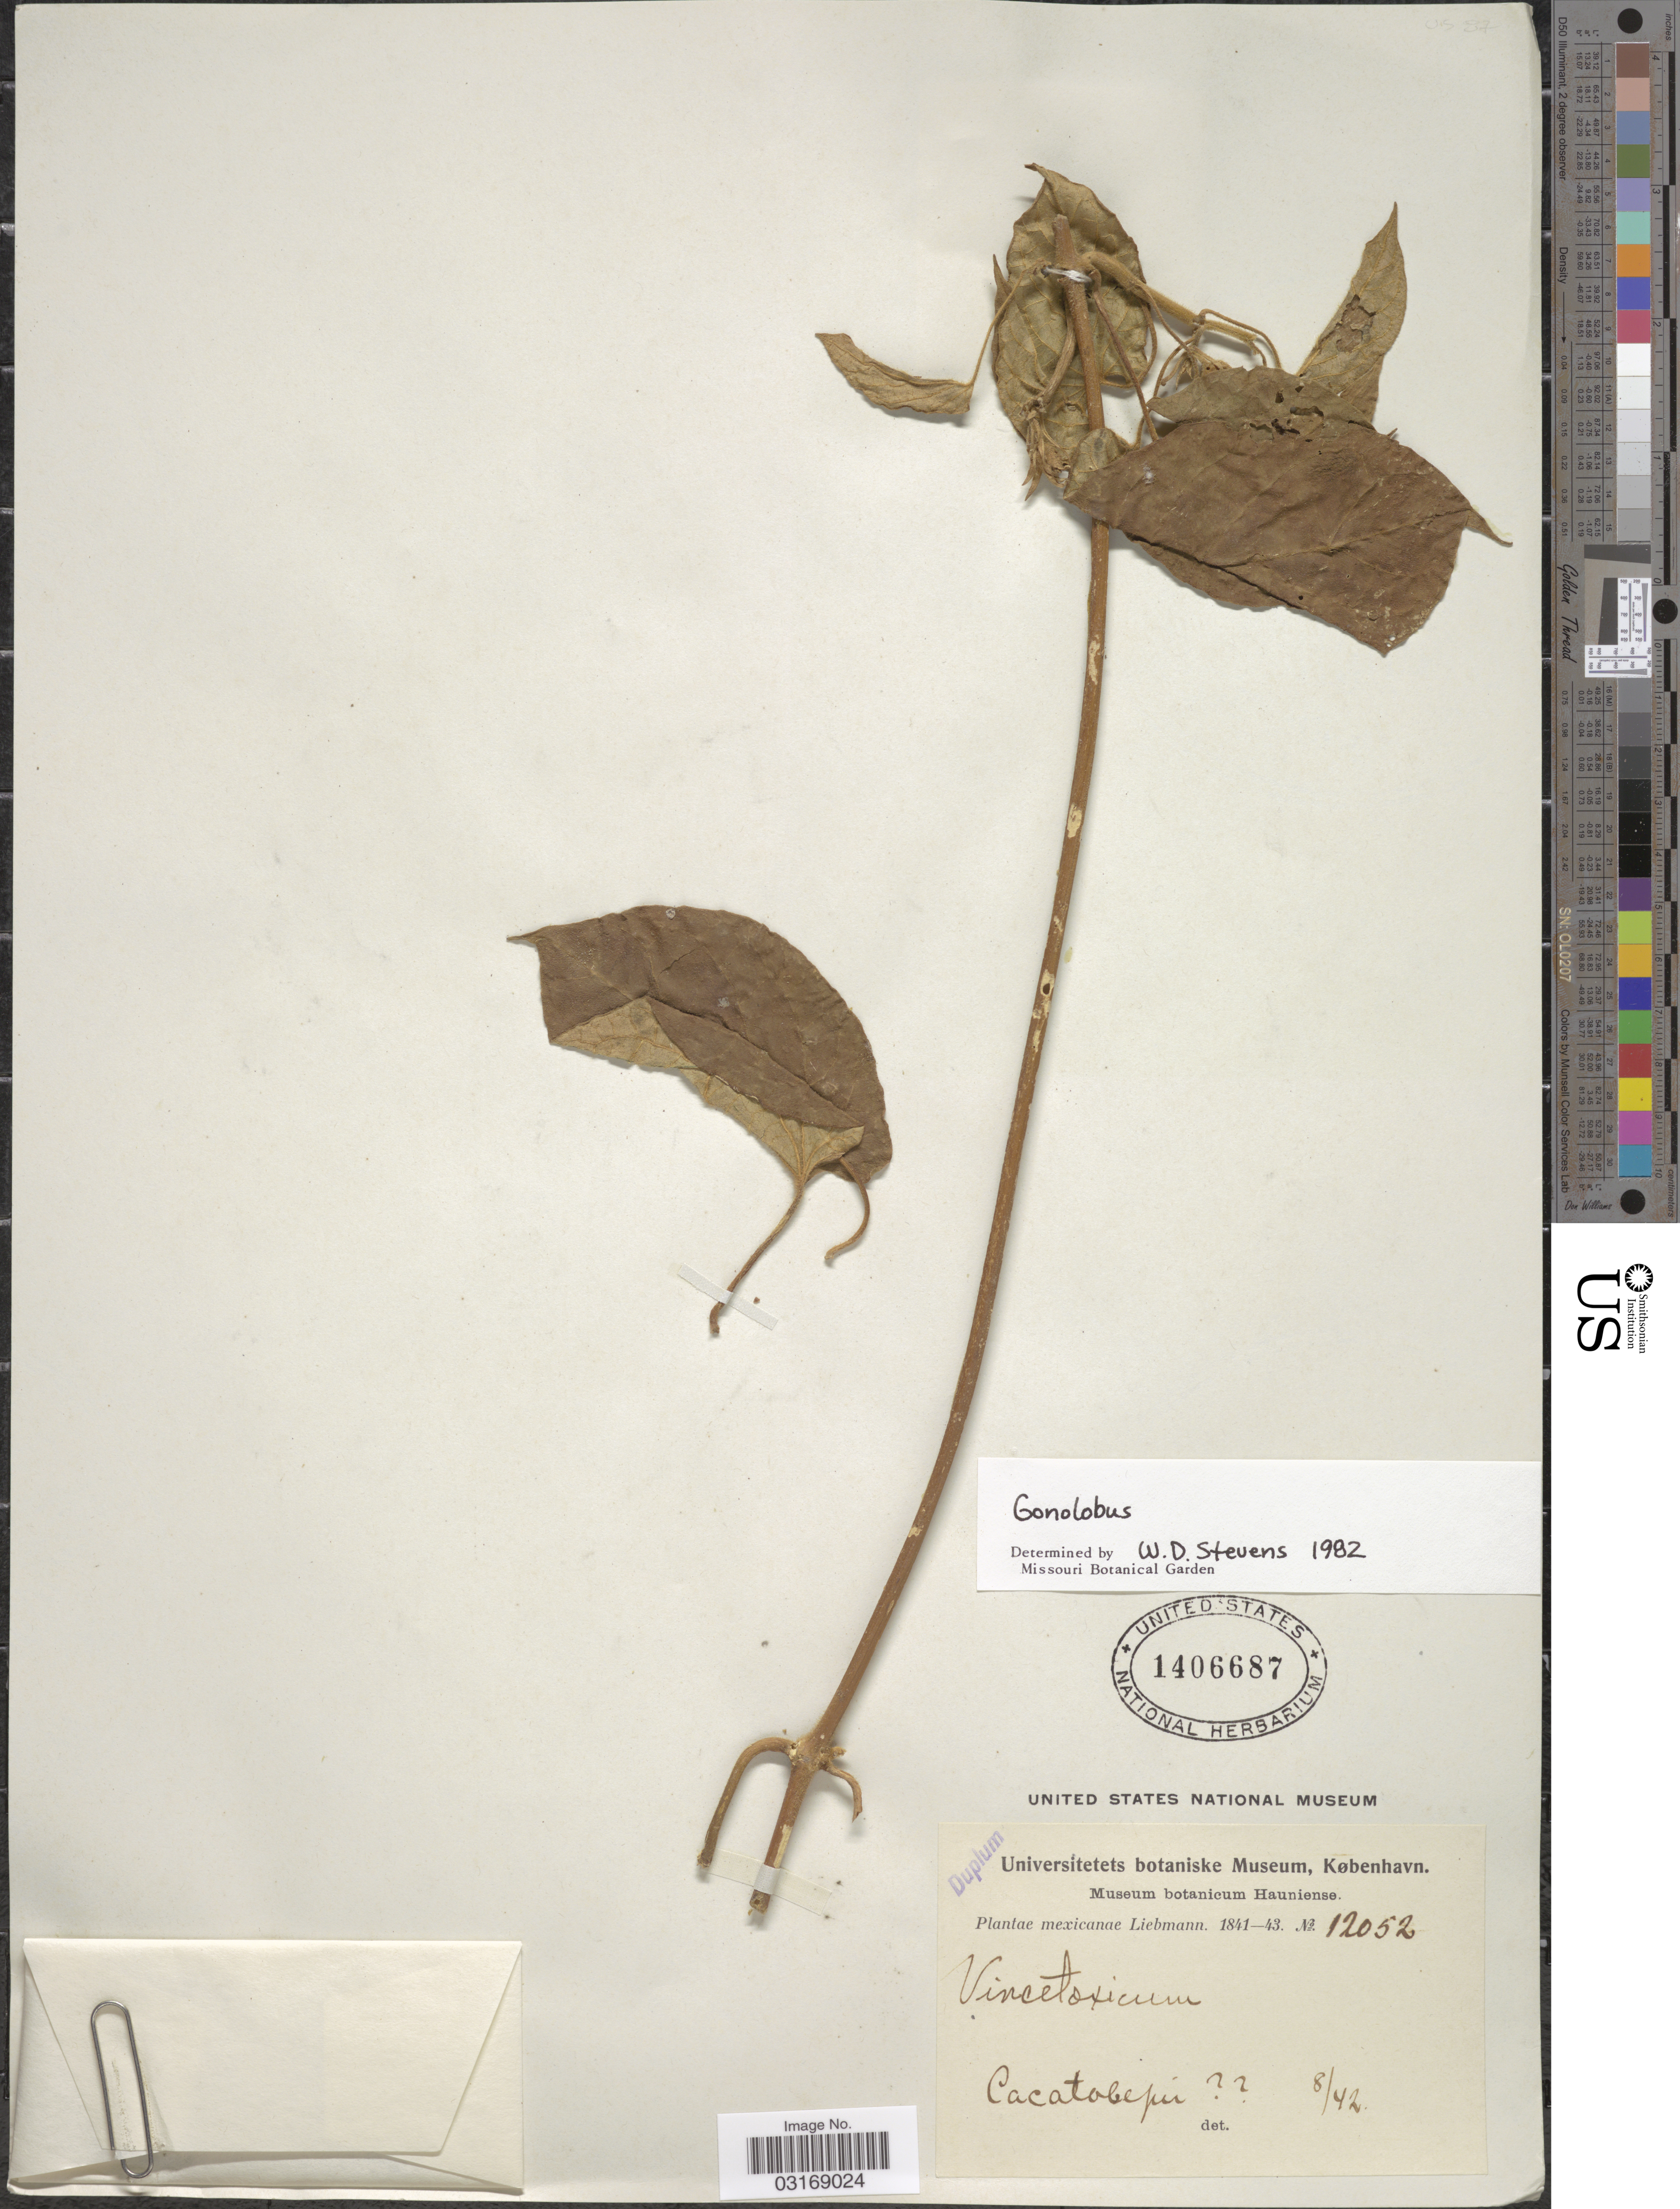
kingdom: Plantae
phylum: Tracheophyta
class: Magnoliopsida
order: Gentianales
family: Apocynaceae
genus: Gonolobus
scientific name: Gonolobus sp.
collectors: Liebmann, --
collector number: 12052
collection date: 1842-08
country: Mexico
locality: Cacatobepir. [interpreted]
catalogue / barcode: US 1406687